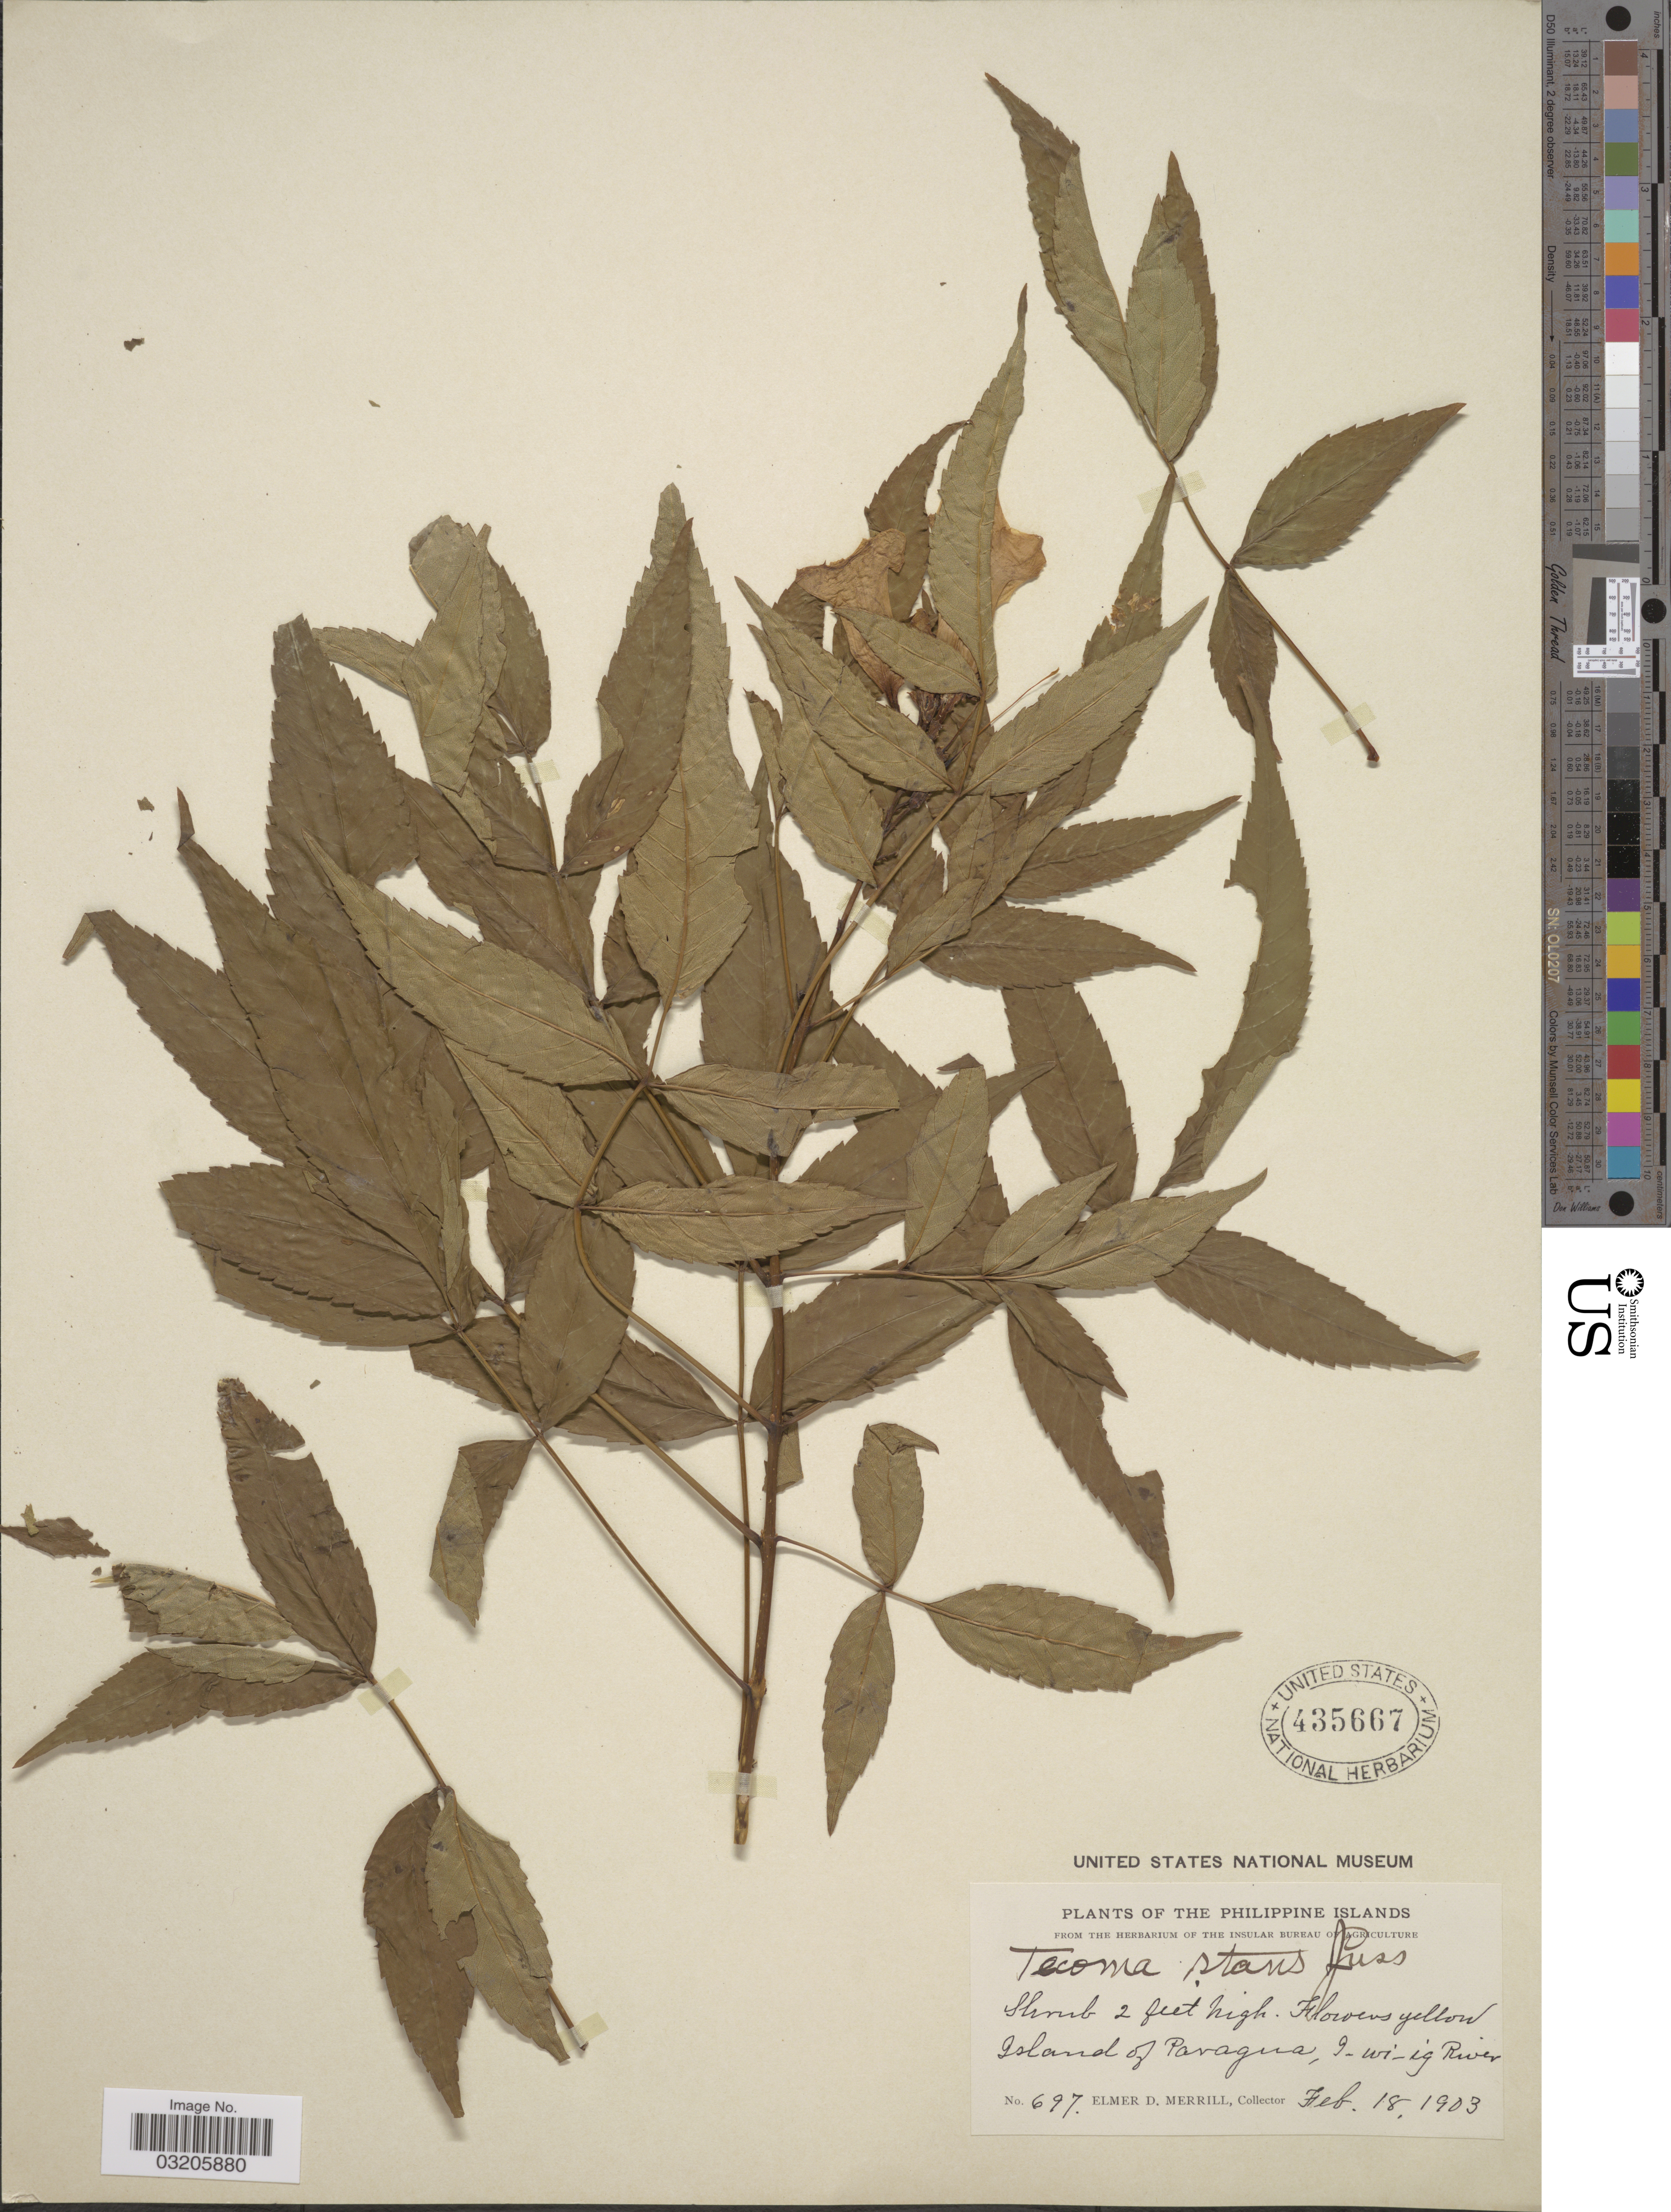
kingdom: Plantae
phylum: Tracheophyta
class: Magnoliopsida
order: Lamiales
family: Bignoniaceae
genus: Tecoma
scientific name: Tecoma stans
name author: (L.) Juss. ex Kunth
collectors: E. D. Merrill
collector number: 697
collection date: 1903-02-18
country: Philippines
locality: Island of Paragua [Palawan], I-wi-ig River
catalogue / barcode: US 435667